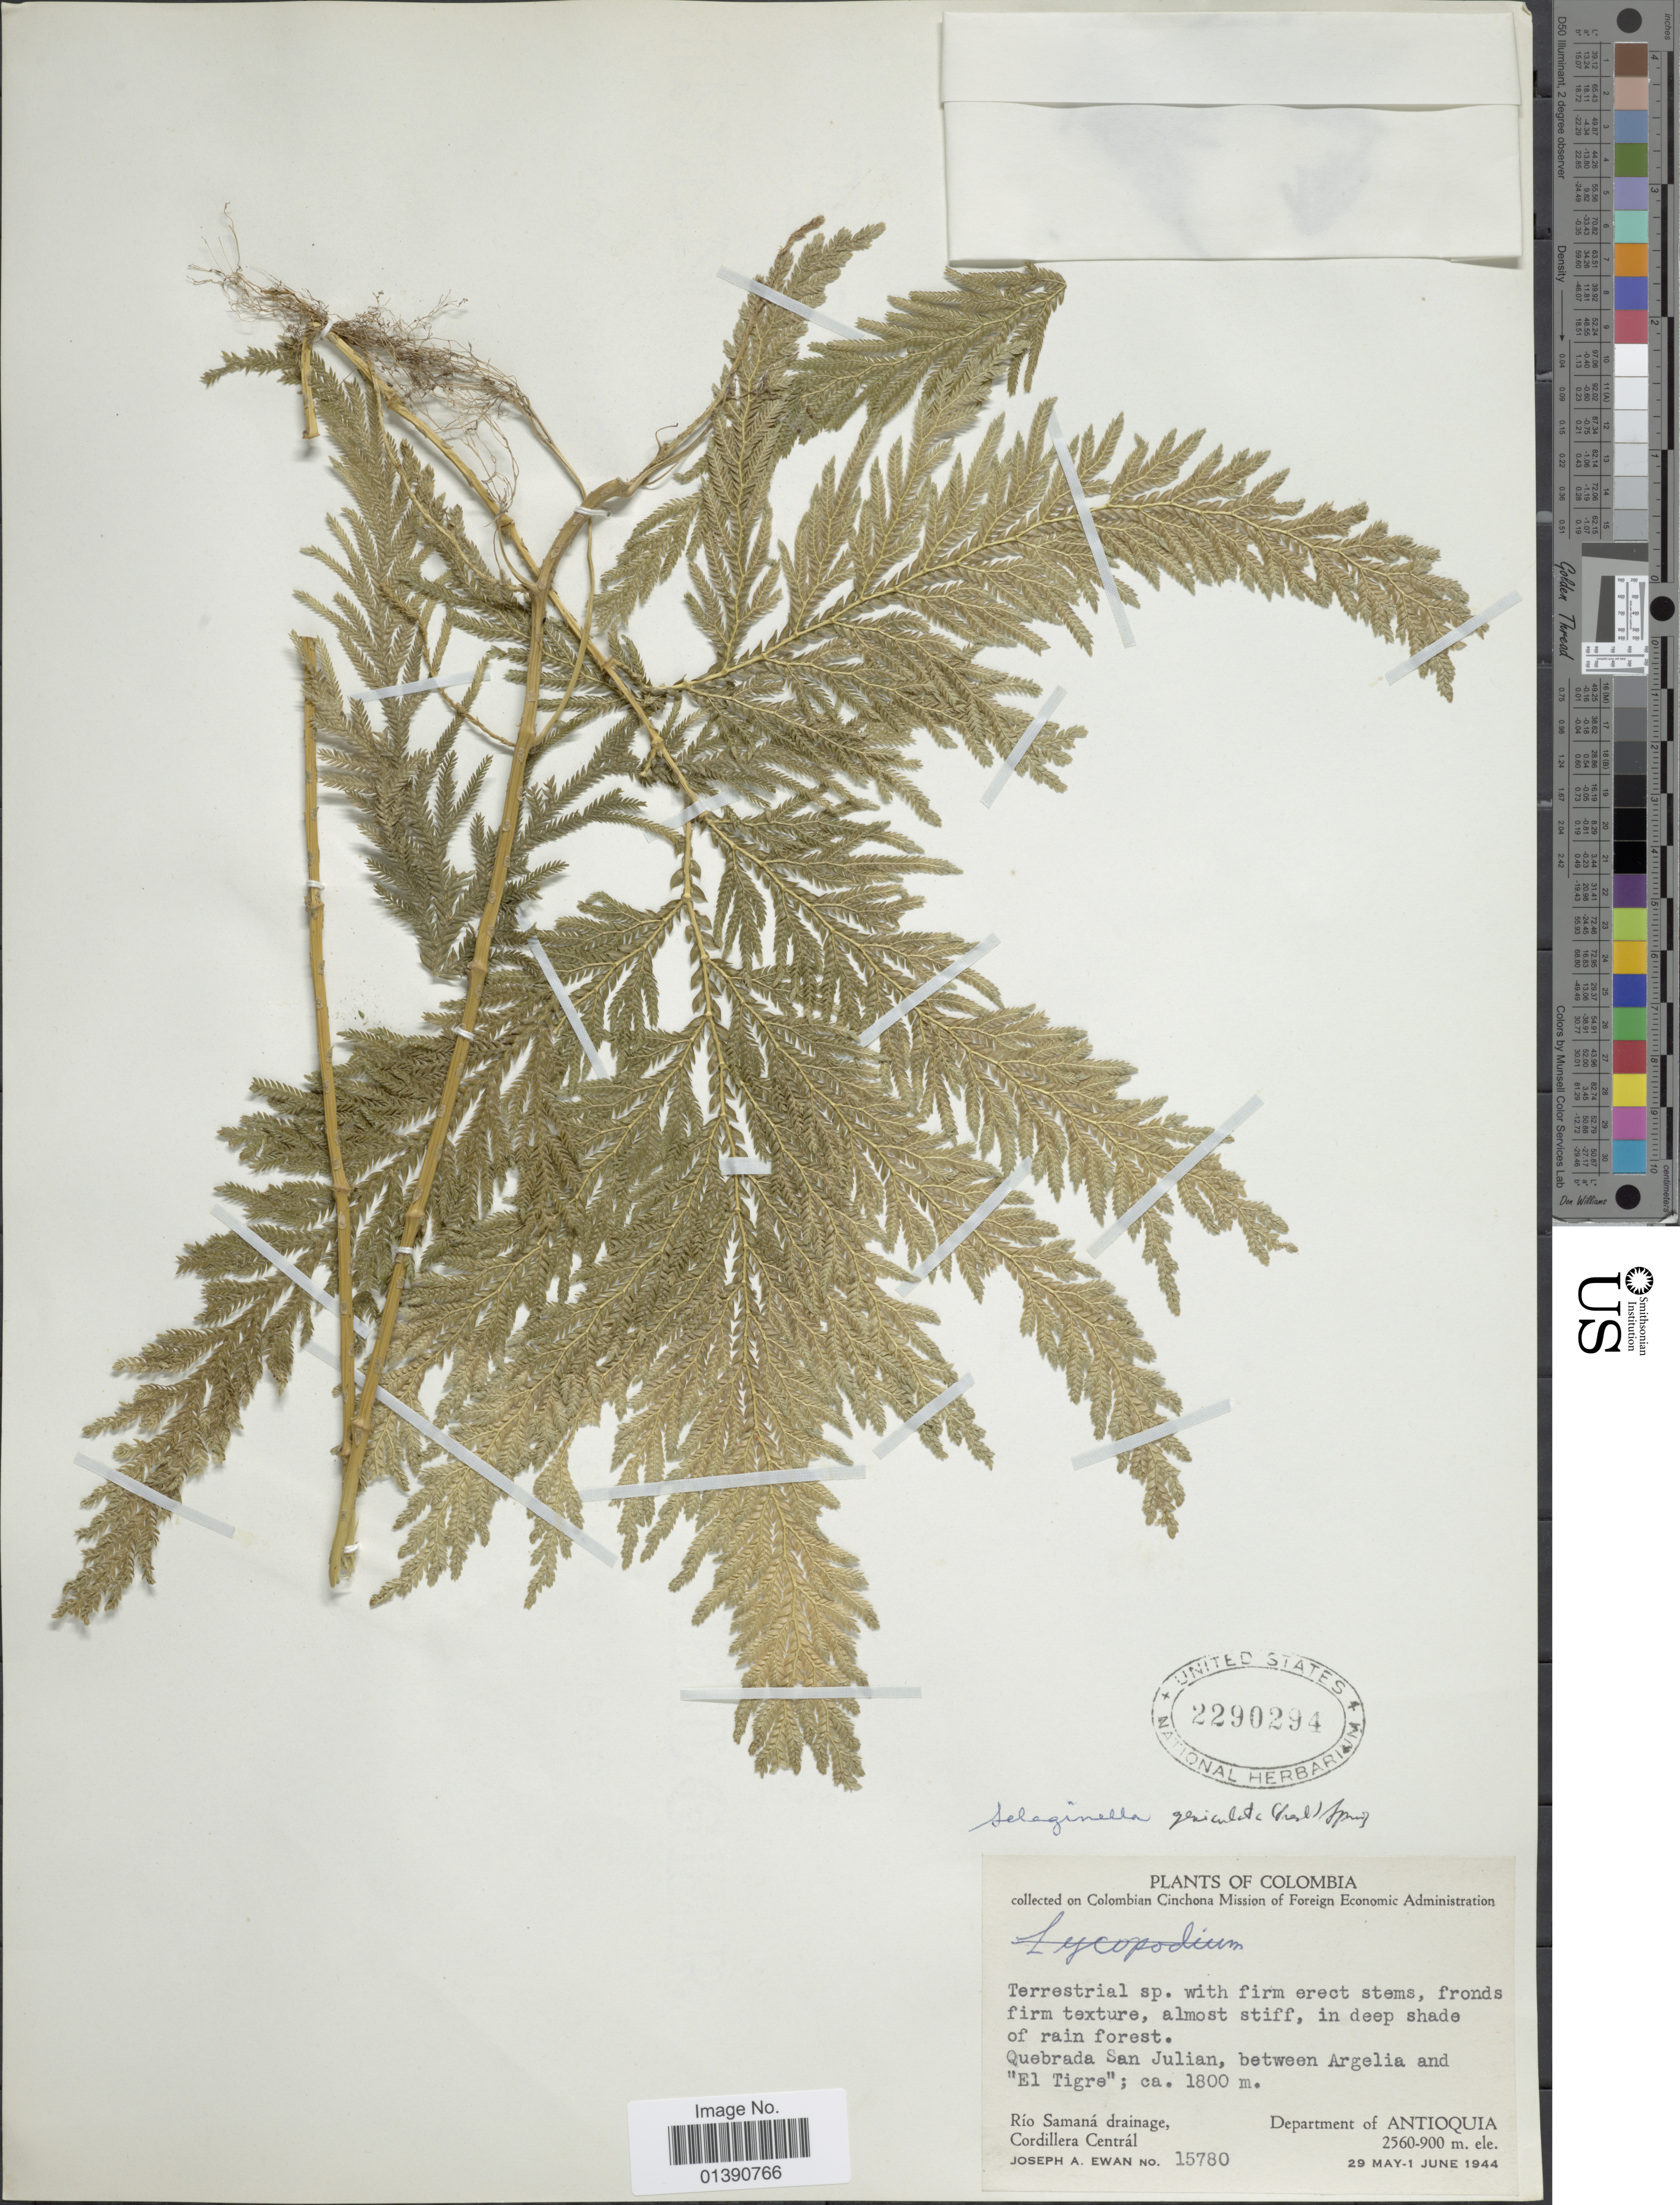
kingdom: Plantae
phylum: Tracheophyta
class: Lycopodiopsida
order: Selaginellales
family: Selaginellaceae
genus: Selaginella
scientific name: Selaginella geniculata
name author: (C. Presl) Spring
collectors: J. A. Ewan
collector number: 15780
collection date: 1944-05-29/1944-06-01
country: Colombia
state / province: Antioquia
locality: Quebrada San Julian, between Argelia and ' El Tigre', Rio Samaná drainage, Cordiller Centrál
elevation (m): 900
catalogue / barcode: US 2290294